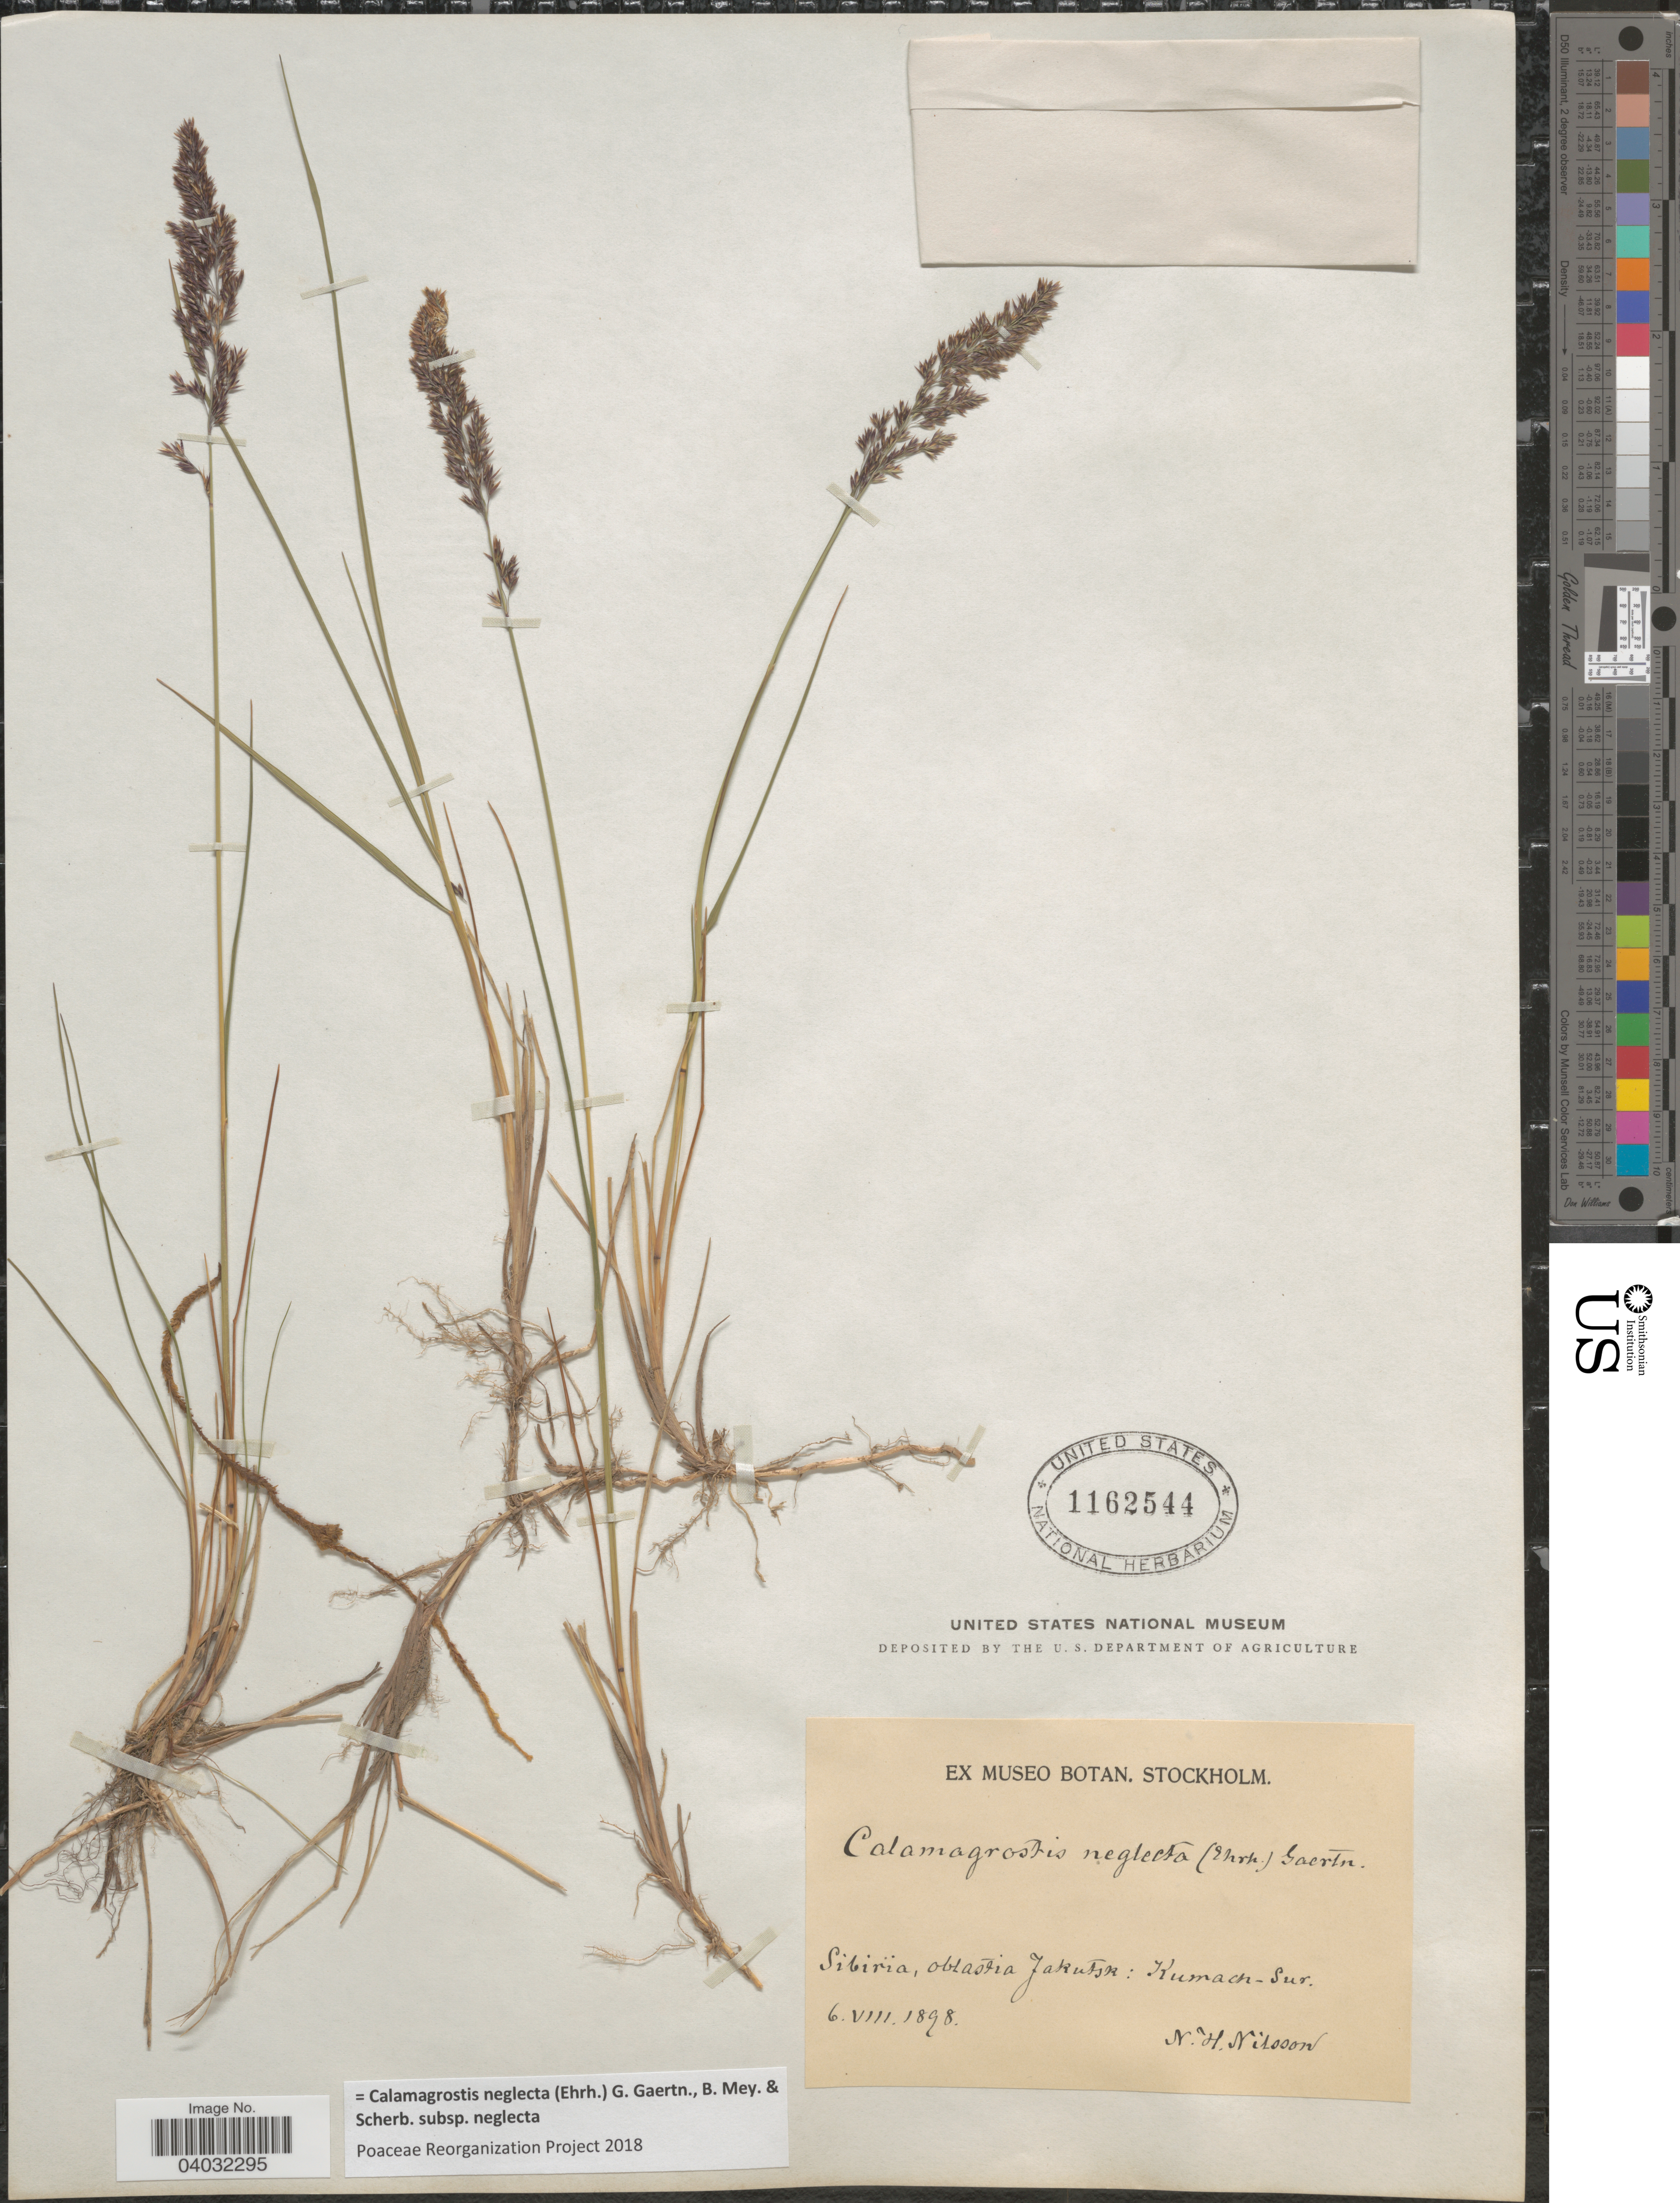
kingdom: Plantae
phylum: Tracheophyta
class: Liliopsida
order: Poales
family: Poaceae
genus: Calamagrostis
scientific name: Calamagrostis neglecta subsp. neglecta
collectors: N. H. Nilsson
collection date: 1898-08-06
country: Russian Federation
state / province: Sakha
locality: Sibiria, oblastia Jakutsk: Kumach-Sur.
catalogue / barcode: US 1162544